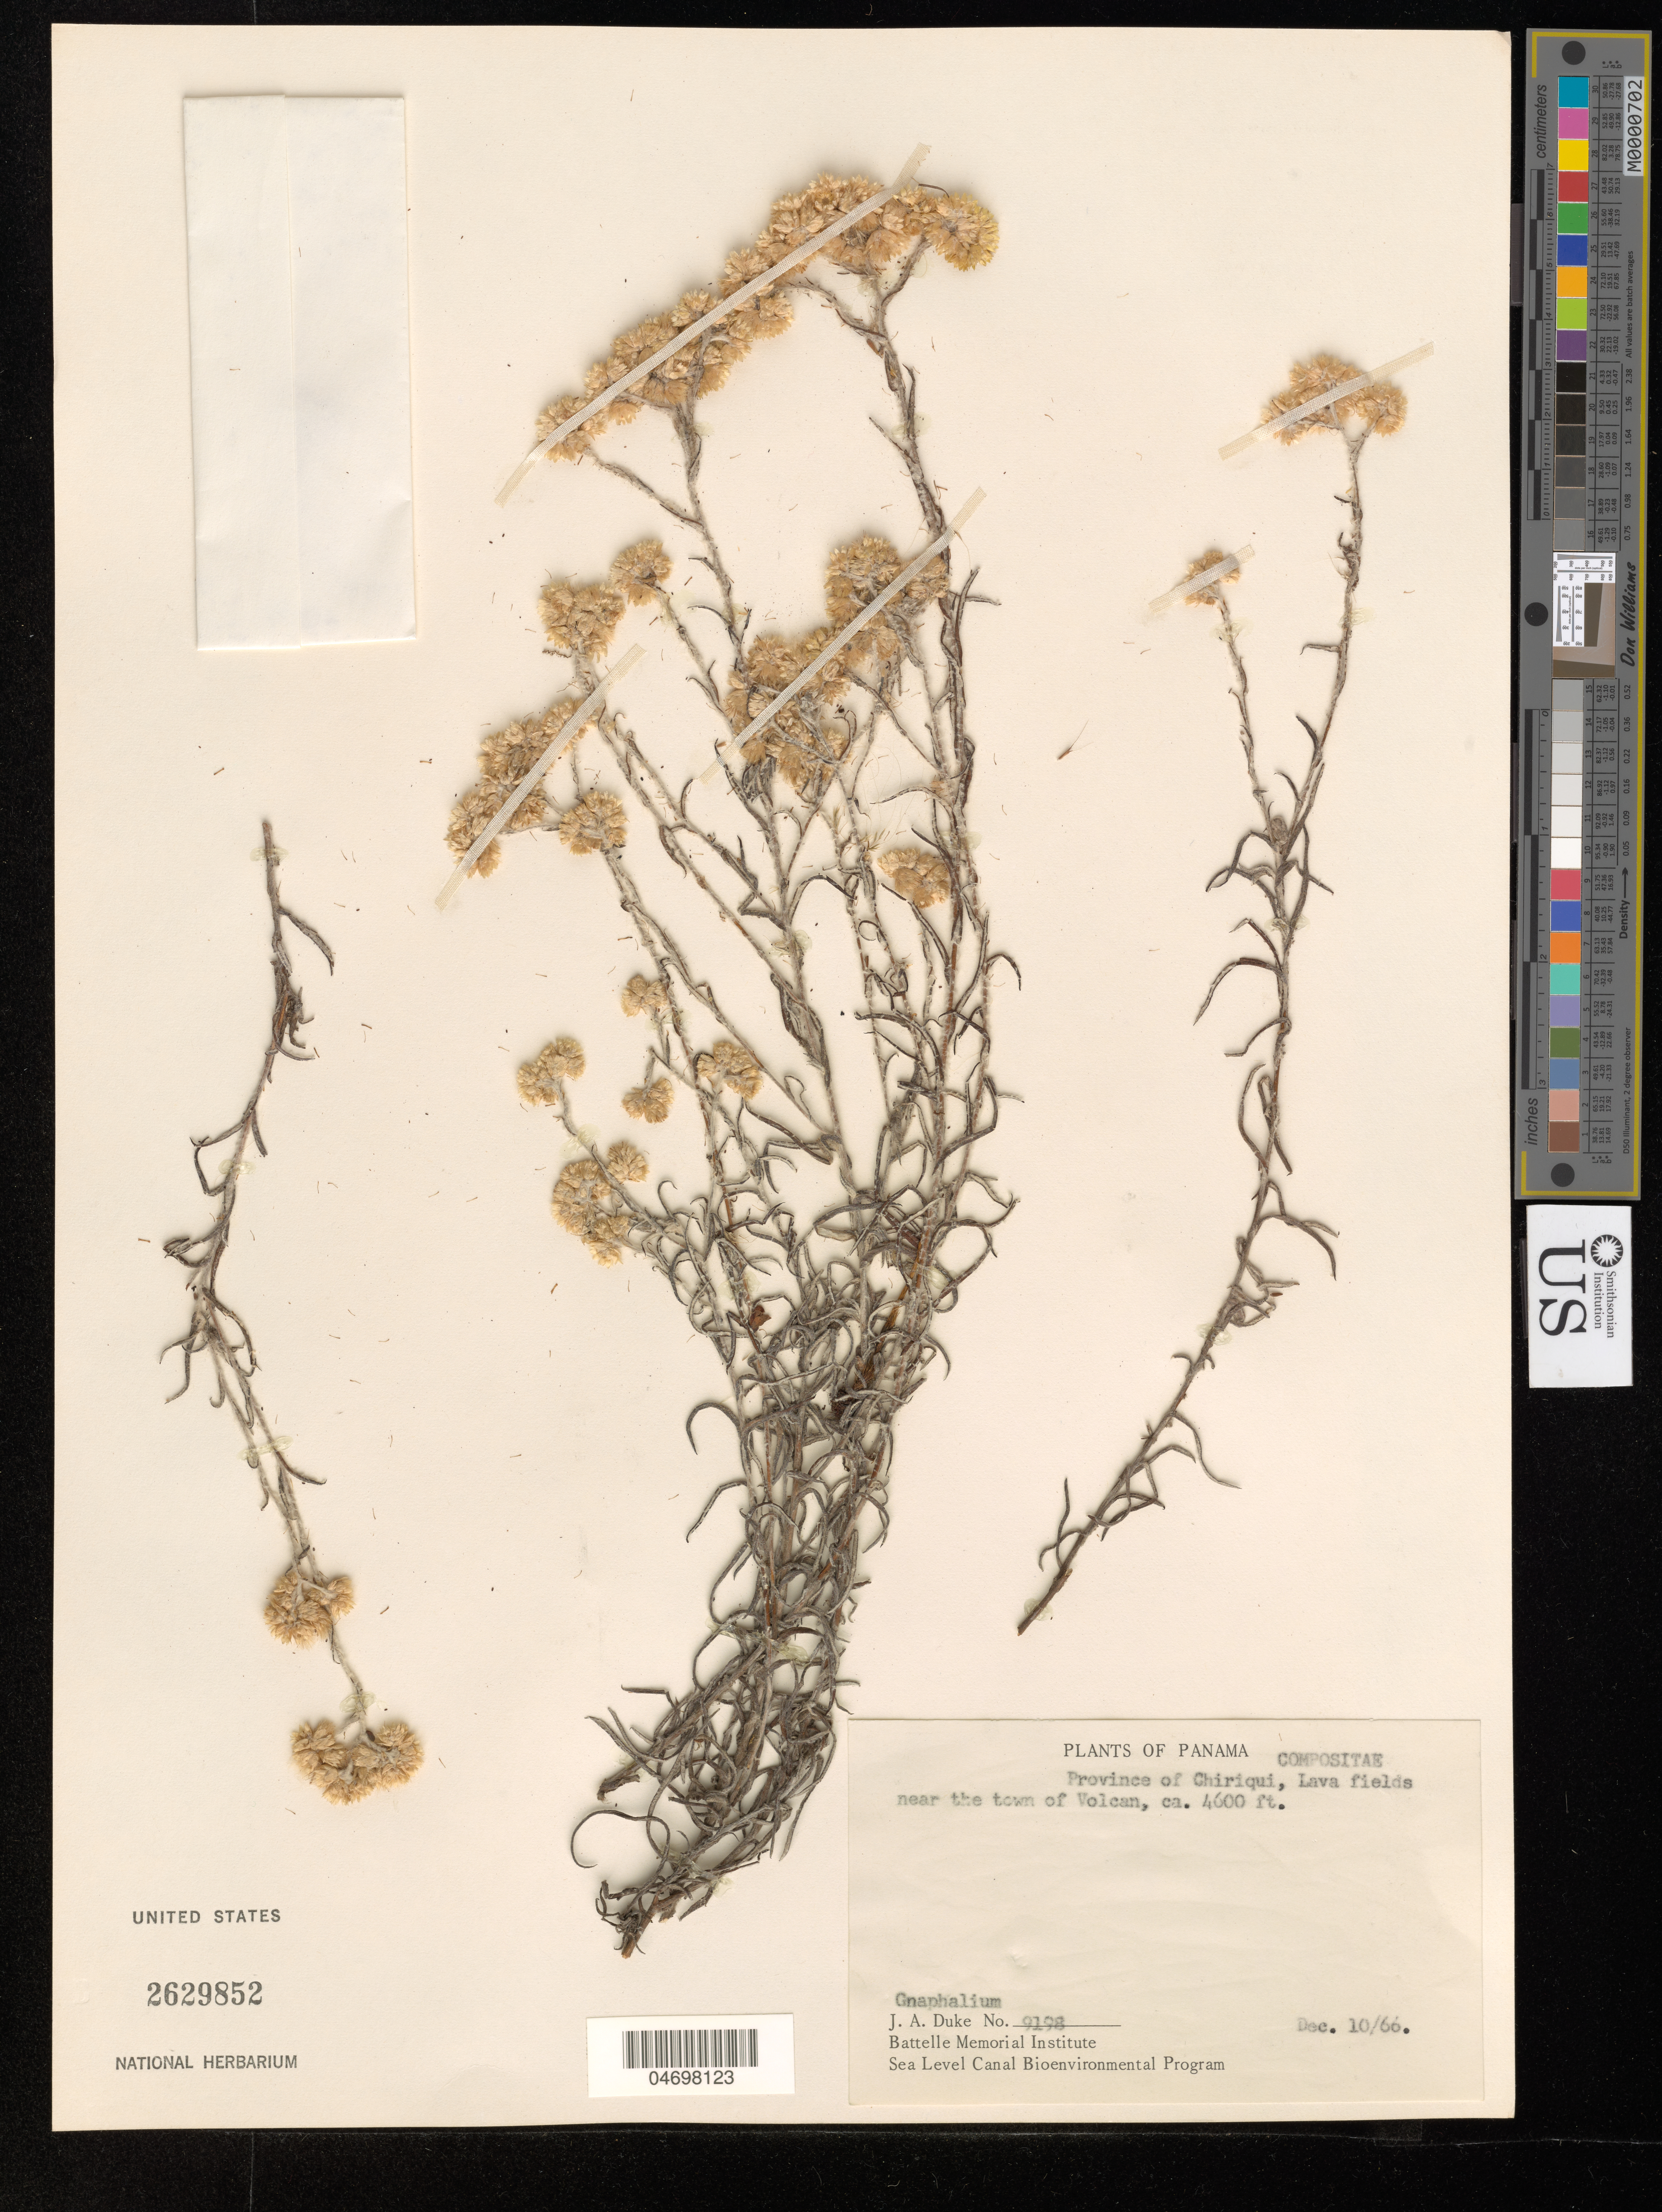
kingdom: Plantae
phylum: Tracheophyta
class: Magnoliopsida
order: Asterales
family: Asteraceae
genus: Pseudognaphalium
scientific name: Pseudognaphalium pruskii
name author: G.L. Nesom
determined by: Nesom, Guy L.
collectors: J. A. Duke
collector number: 9198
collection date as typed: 10 Dec 1966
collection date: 1966-12-10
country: Panama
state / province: Chiriquí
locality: Near town of Volcan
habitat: Lava fields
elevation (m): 1402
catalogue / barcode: US 2629852